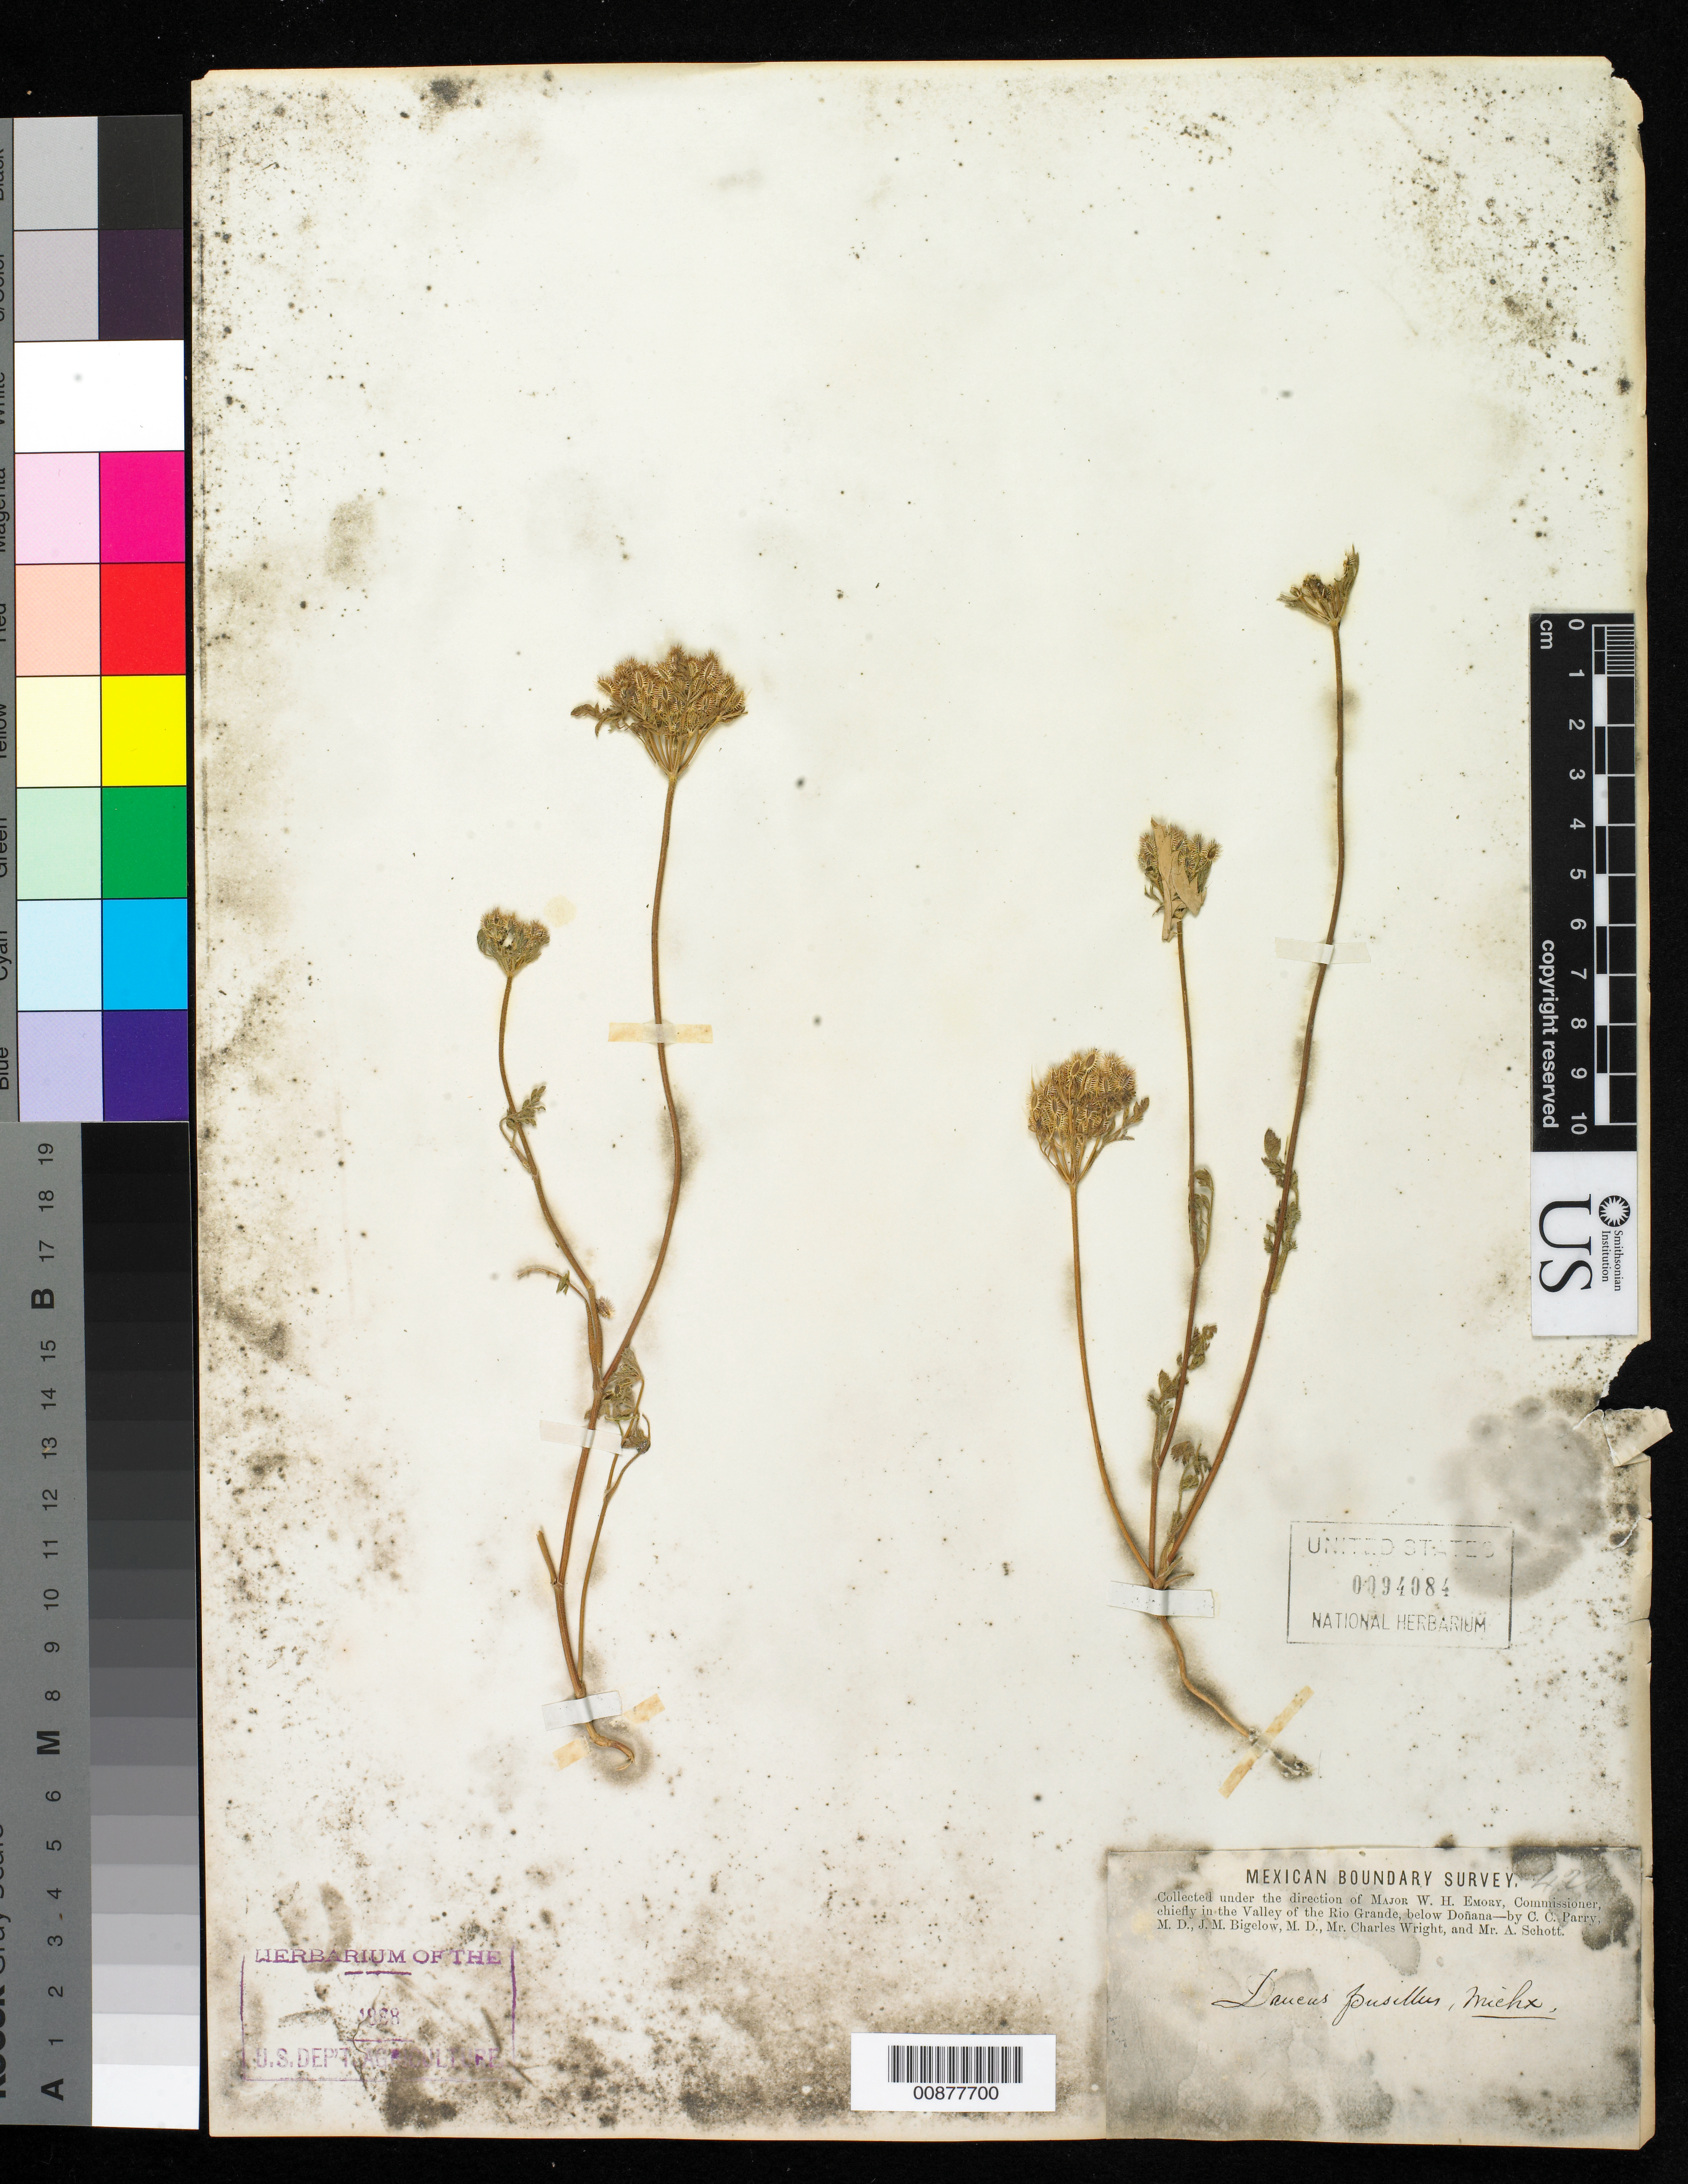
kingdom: Plantae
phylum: Tracheophyta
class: Magnoliopsida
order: Apiales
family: Apiaceae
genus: Daucus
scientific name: Daucus pusillus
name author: Michx.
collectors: C. C. Parry, J. M. Bigelow, C. Wright & A. C. V. Schott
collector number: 420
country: United States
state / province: New Mexico / Texas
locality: Valley of the Rio Grande, below Doñana.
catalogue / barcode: US 94084